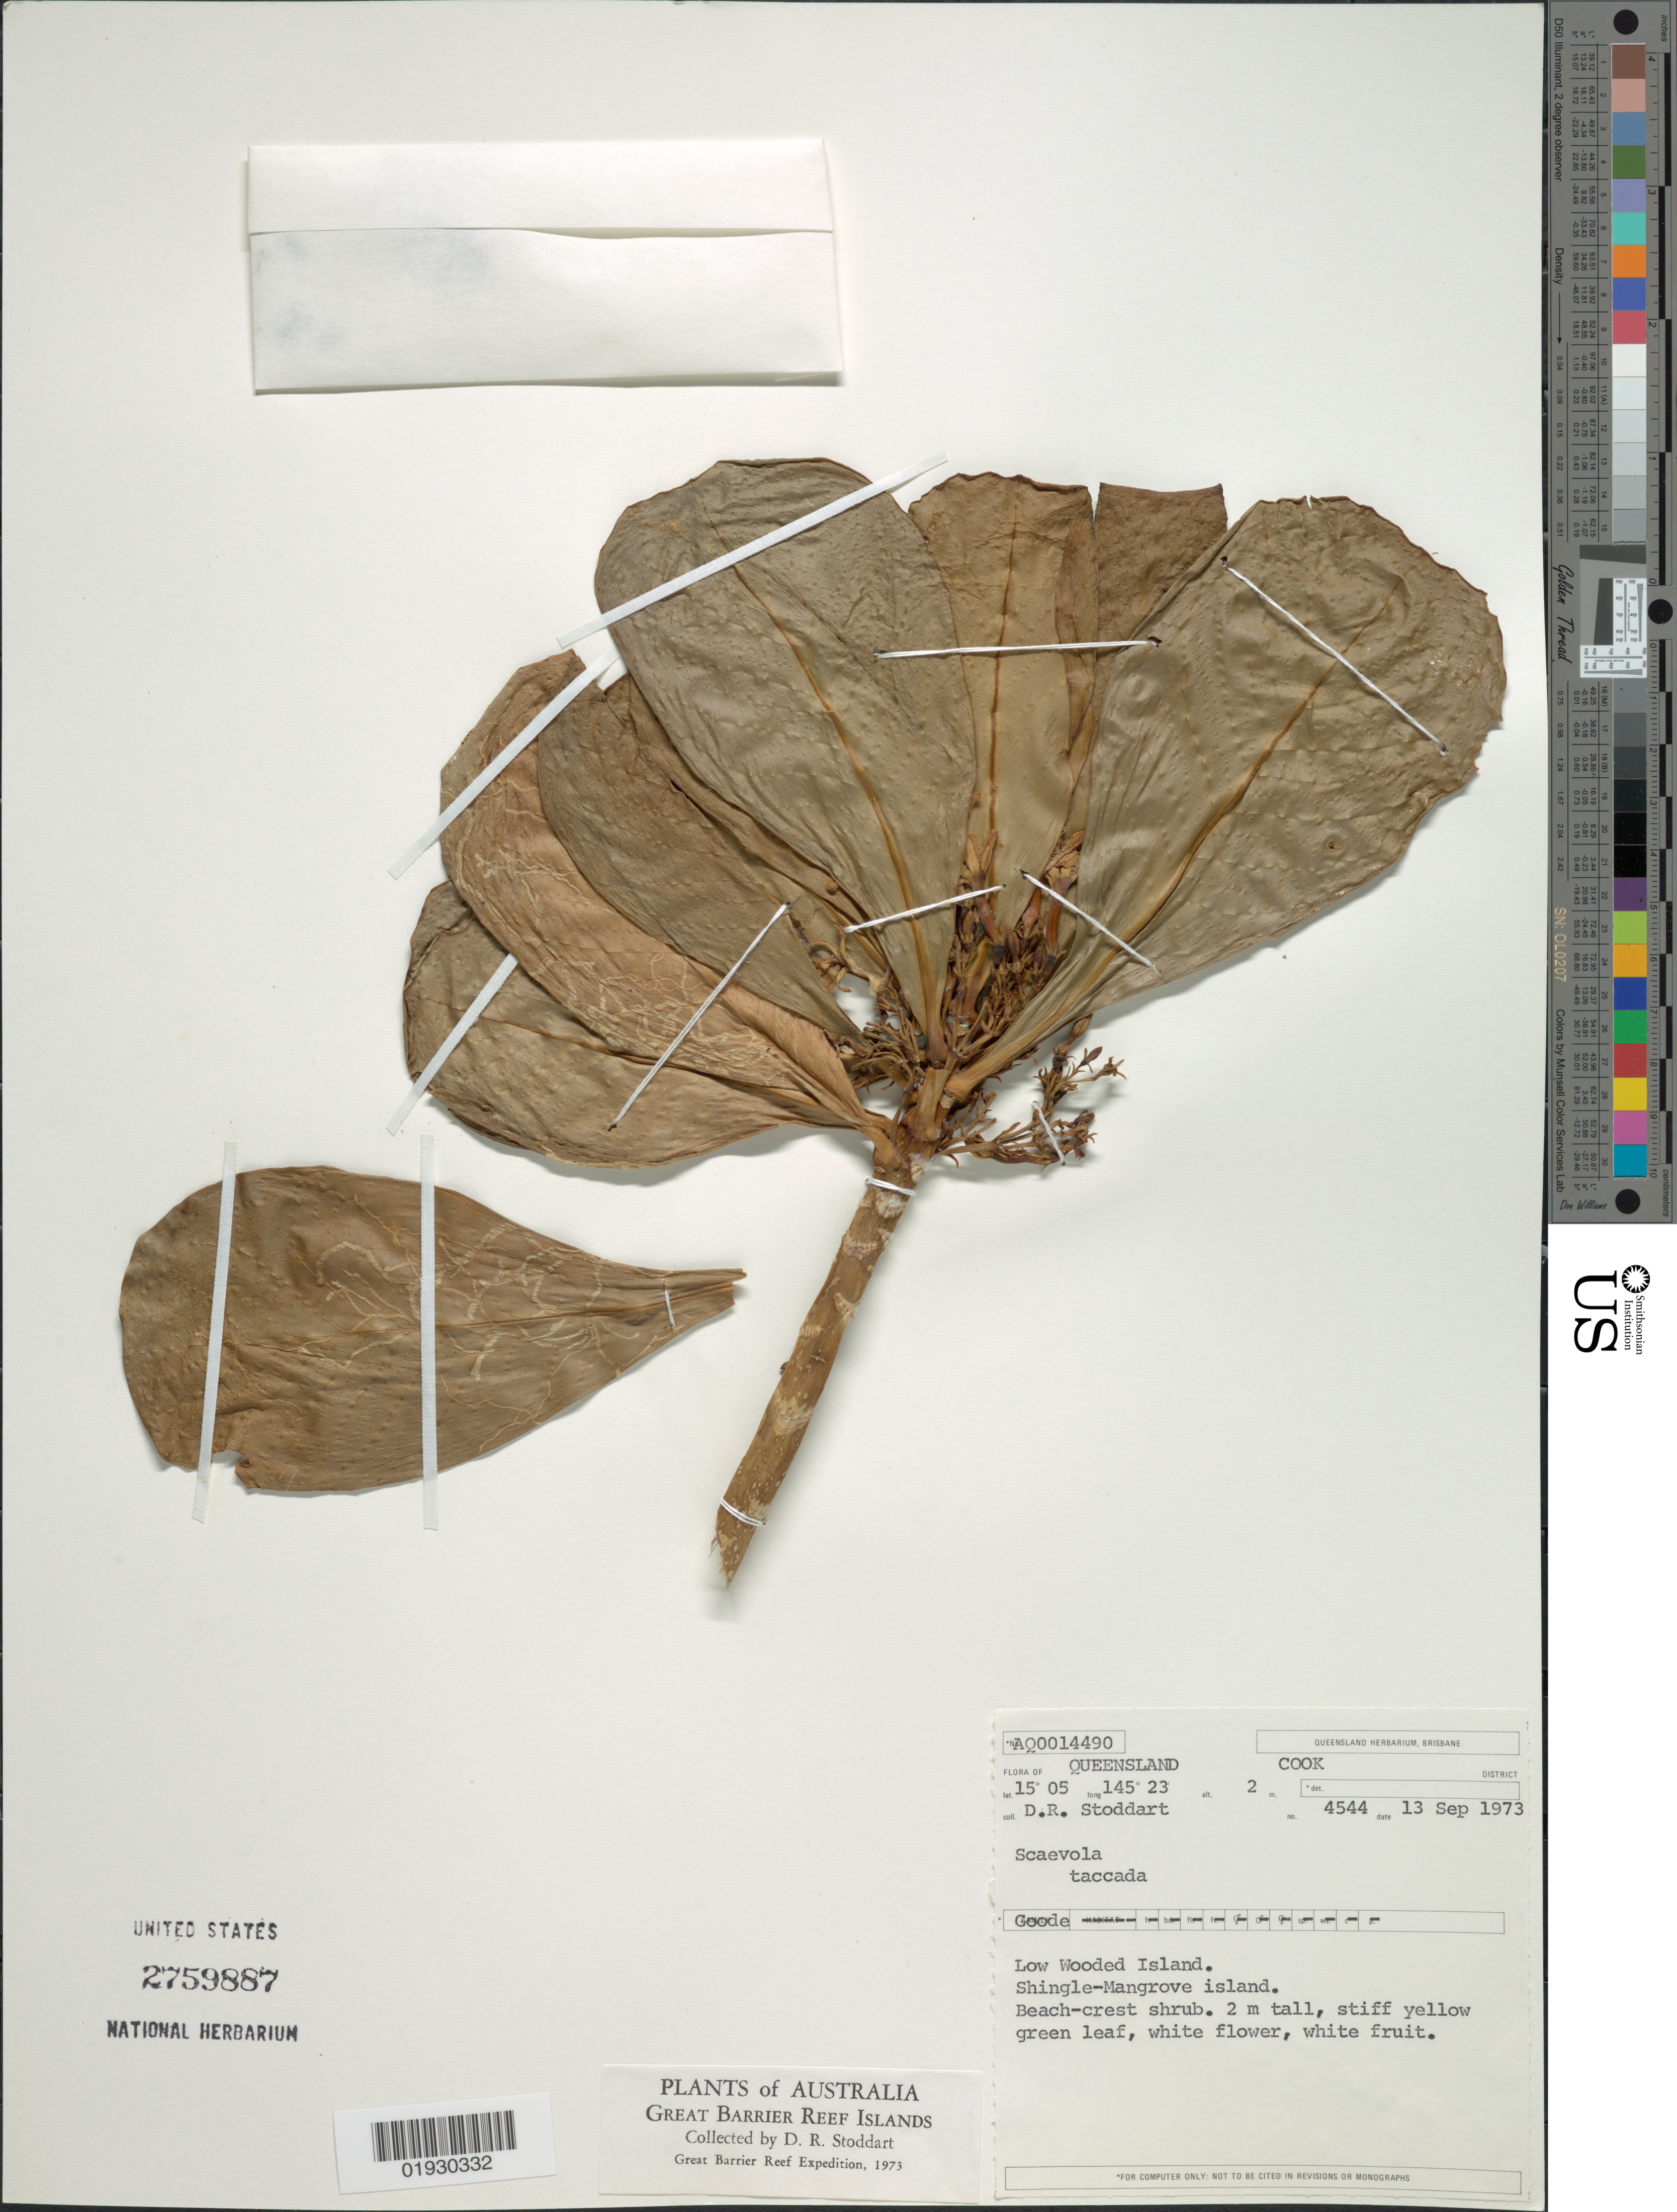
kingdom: Plantae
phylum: Tracheophyta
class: Magnoliopsida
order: Asterales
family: Goodeniaceae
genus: Scaevola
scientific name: Scaevola taccada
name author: (Gaertn.) Roxb.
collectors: D. R. Stoddart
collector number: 4544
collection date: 1973-09-13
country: Australia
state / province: Queensland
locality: Cook District. Low Wooded Island. Shingle-Mangrove island.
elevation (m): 2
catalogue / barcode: US 2759887